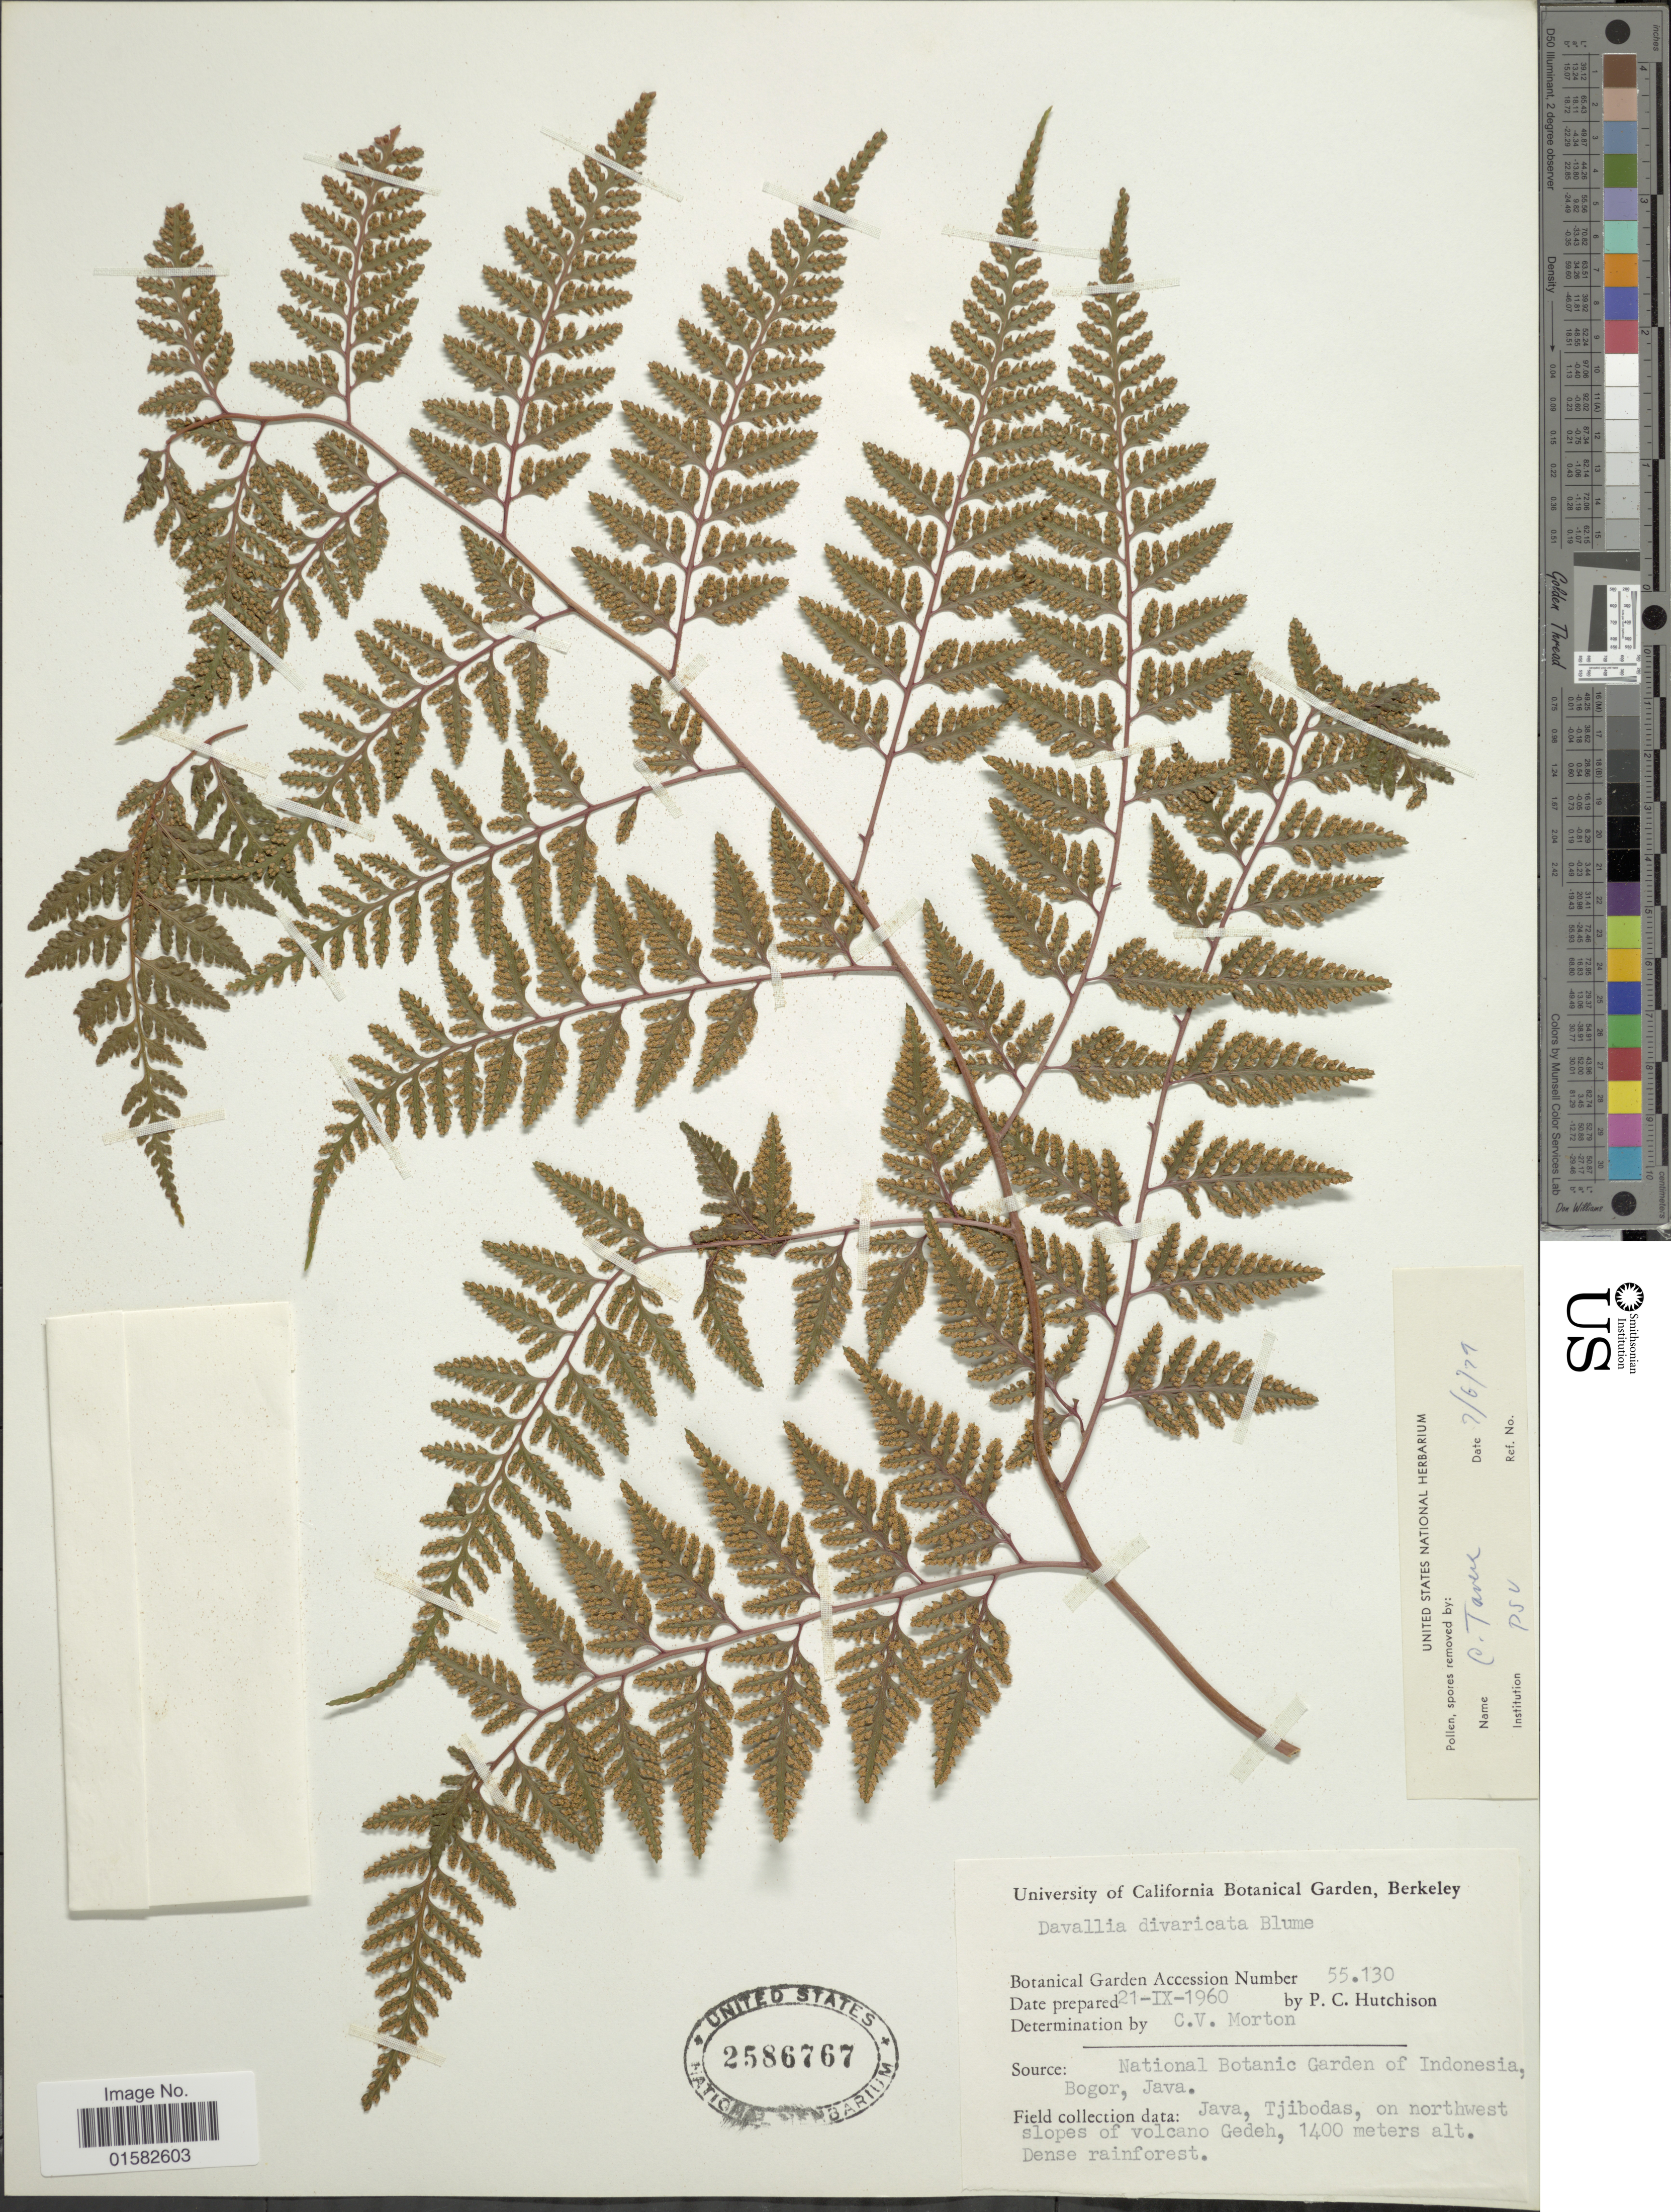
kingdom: Plantae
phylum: Tracheophyta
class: Polypodiopsida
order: Polypodiales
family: Davalliaceae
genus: Davallia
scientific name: Davallia divaricata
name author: Blume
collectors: P. C. Hutchison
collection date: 1960-09-21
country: United States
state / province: California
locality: University of California Botanical Garden, Berkely, Botanical GardenAccession Number 55.130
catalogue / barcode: US 2586767